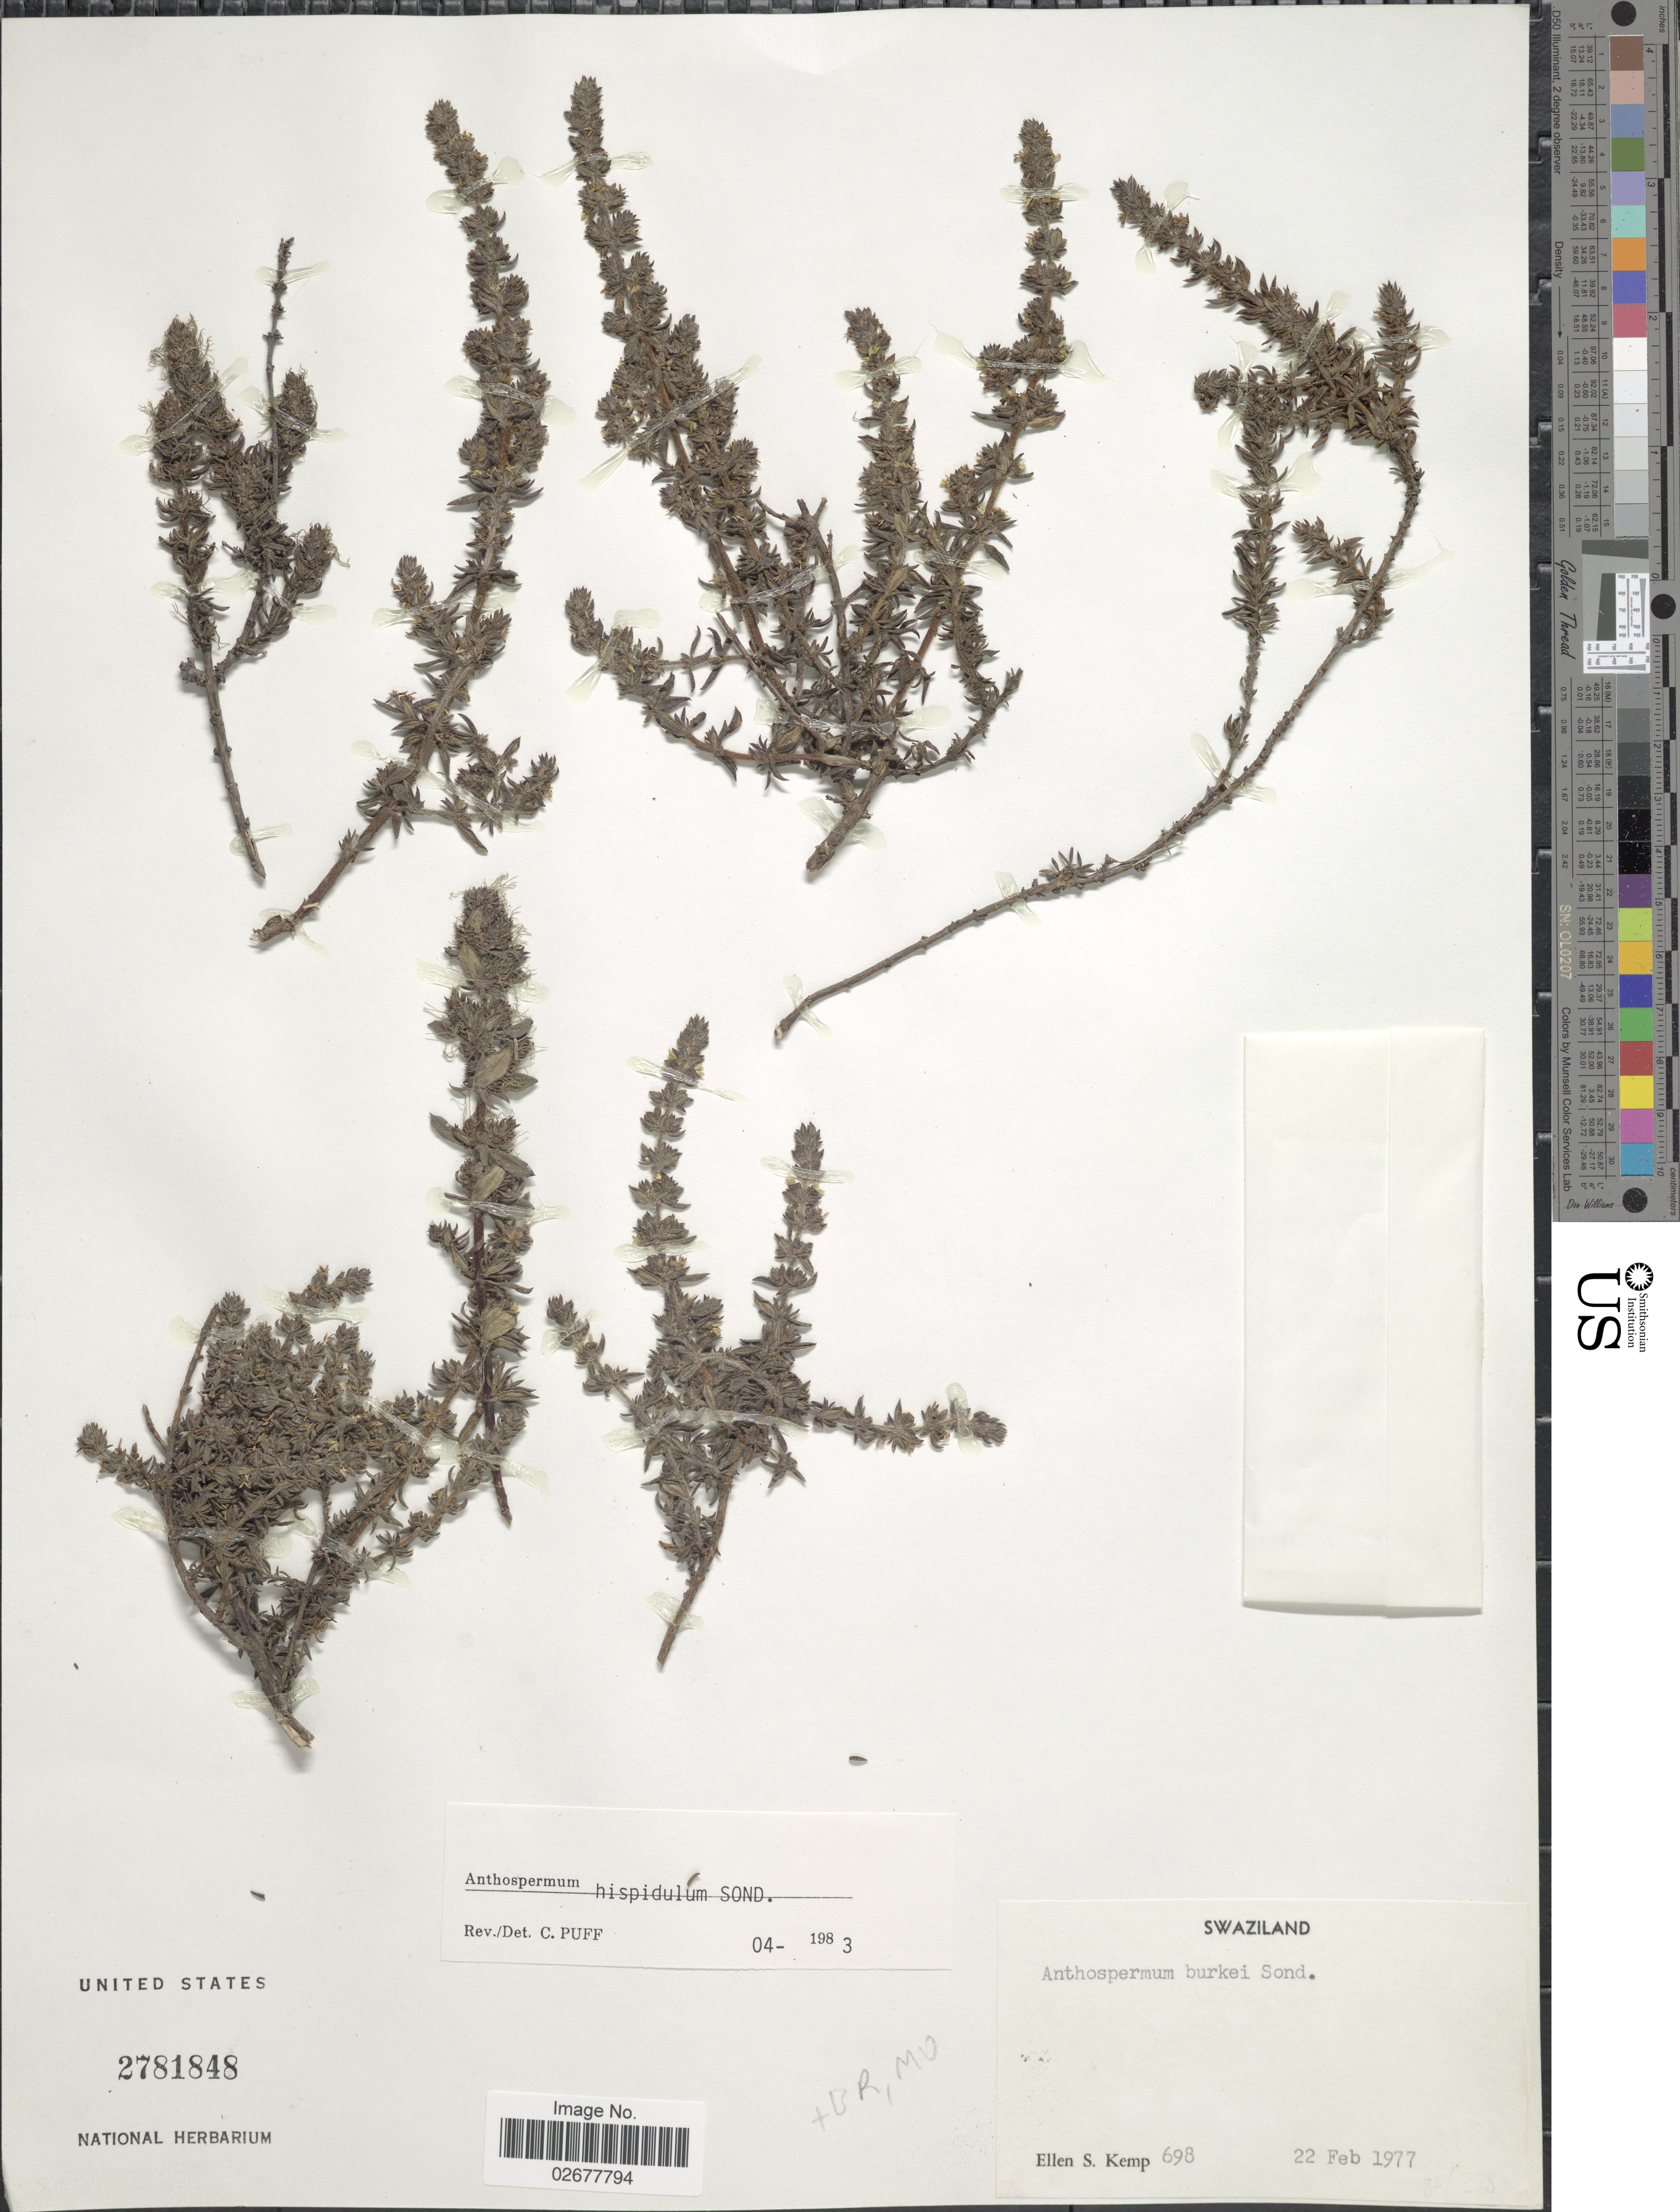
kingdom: Plantae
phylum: Tracheophyta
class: Magnoliopsida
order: Gentianales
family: Rubiaceae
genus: Anthospermum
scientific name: Anthospermum hispidulum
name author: E. Mey. ex Sond.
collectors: E. S. Kemp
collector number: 698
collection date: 1977-02-22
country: Eswatini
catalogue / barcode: US 2781848